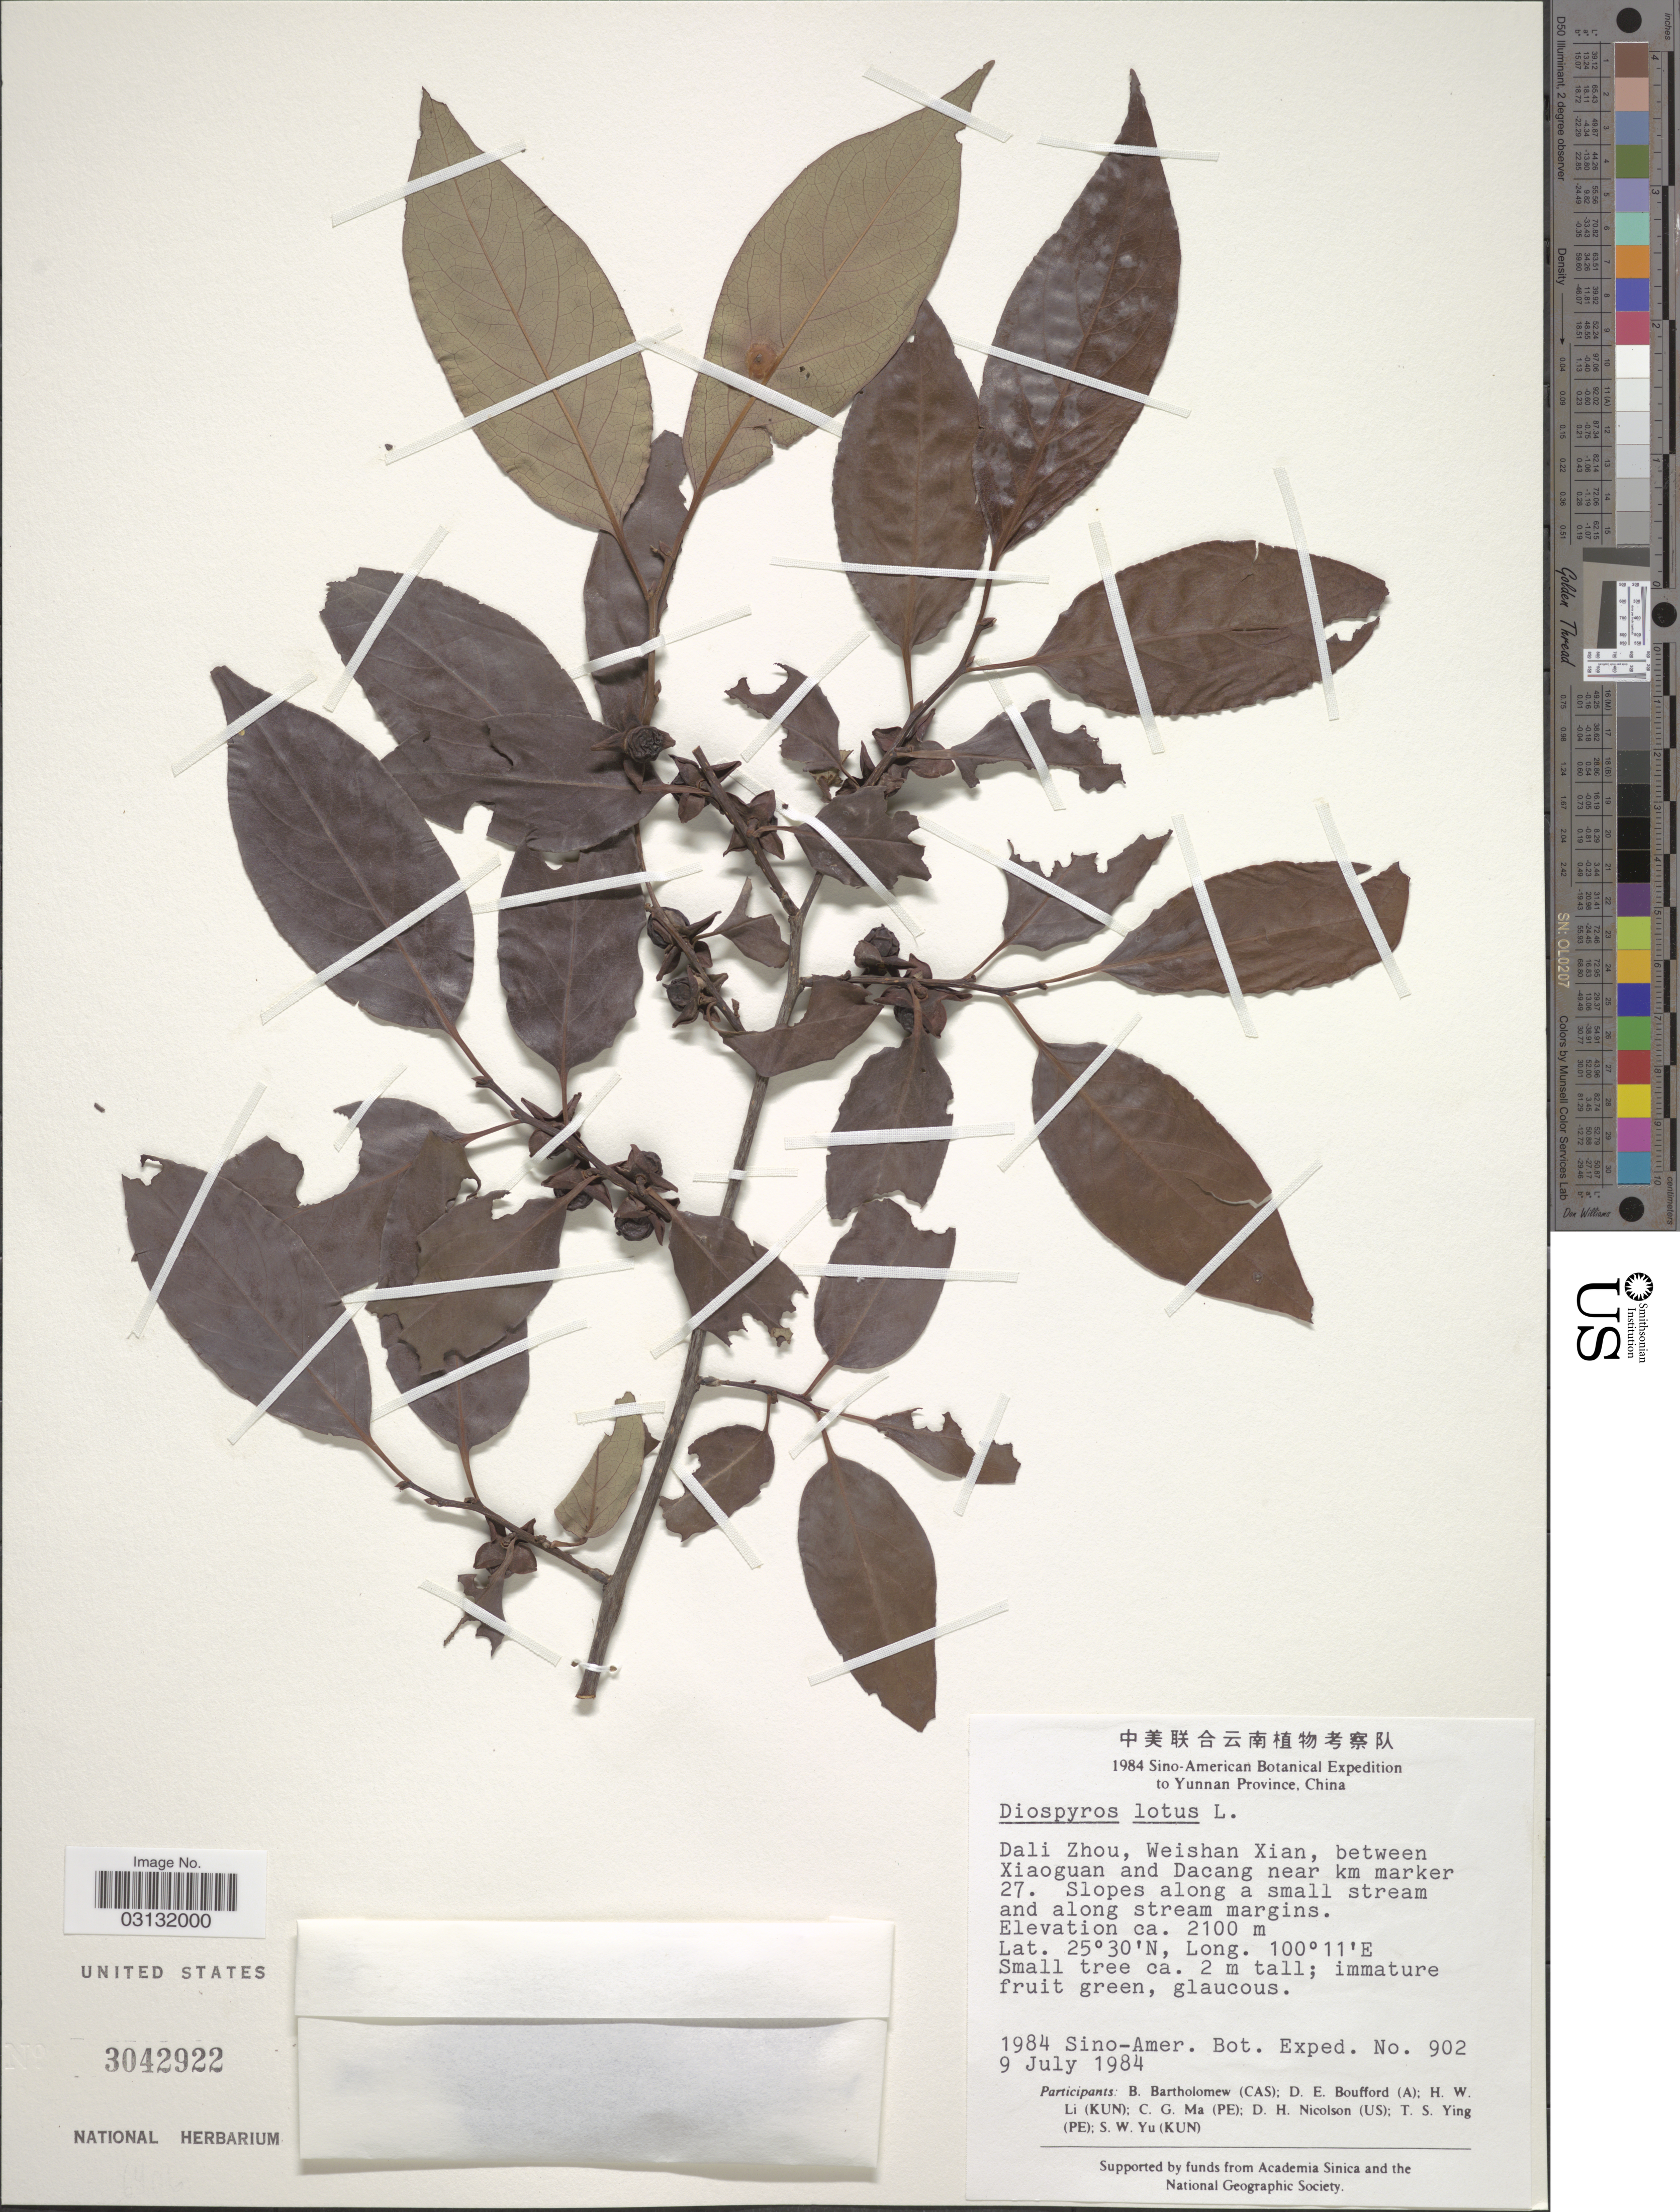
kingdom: Plantae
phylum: Tracheophyta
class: Magnoliopsida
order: Ericales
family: Ebenaceae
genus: Diospyros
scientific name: Diospyros lotus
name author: L.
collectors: Sino-Amer. Bot. Exped. 1984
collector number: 902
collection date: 1984-07-09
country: China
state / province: Yunnan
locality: Dali Zhou, Weishan Xian, between Xiaoguan and Dacang near km marker 27.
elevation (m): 2100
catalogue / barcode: US 3042922